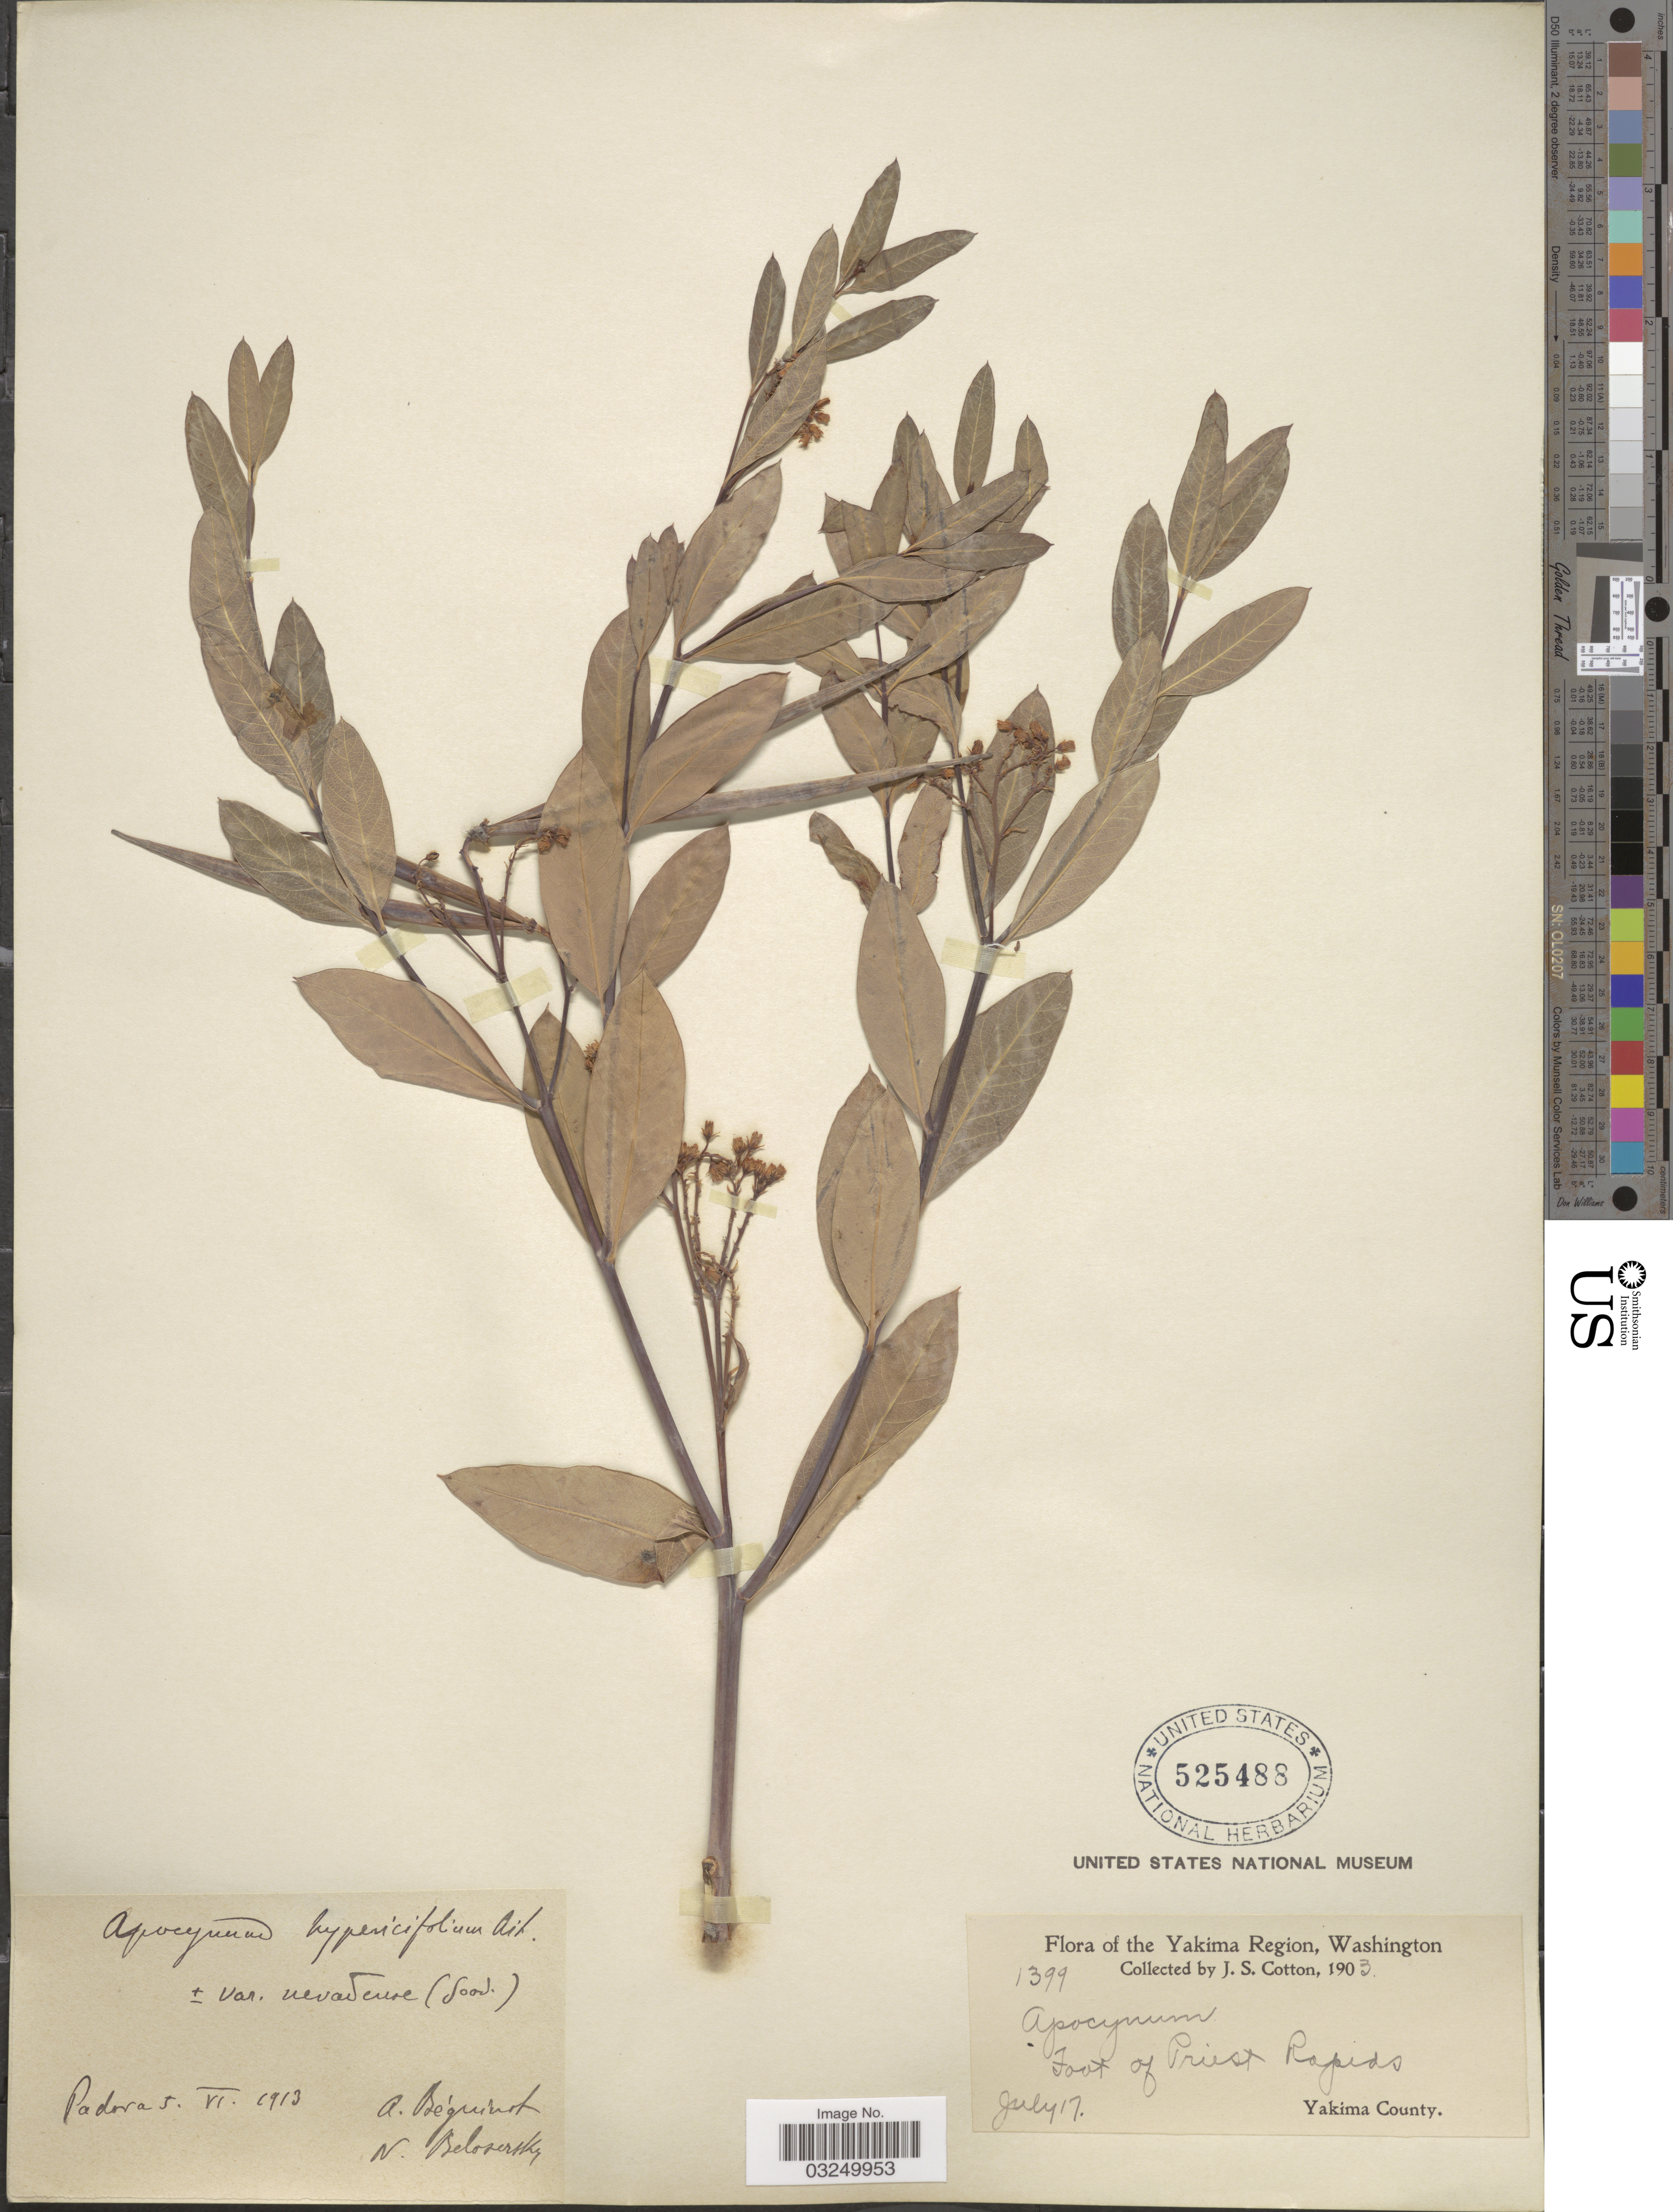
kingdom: Plantae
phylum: Tracheophyta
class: Magnoliopsida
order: Gentianales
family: Apocynaceae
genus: Apocynum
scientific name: Apocynum nevadense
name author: Goodd.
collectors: J. S. Cotton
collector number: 1399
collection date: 1903-07-17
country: United States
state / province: Washington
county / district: Yakima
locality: Yakima Region. Foot of Priest Rapids Yakima County.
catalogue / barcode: US 525488